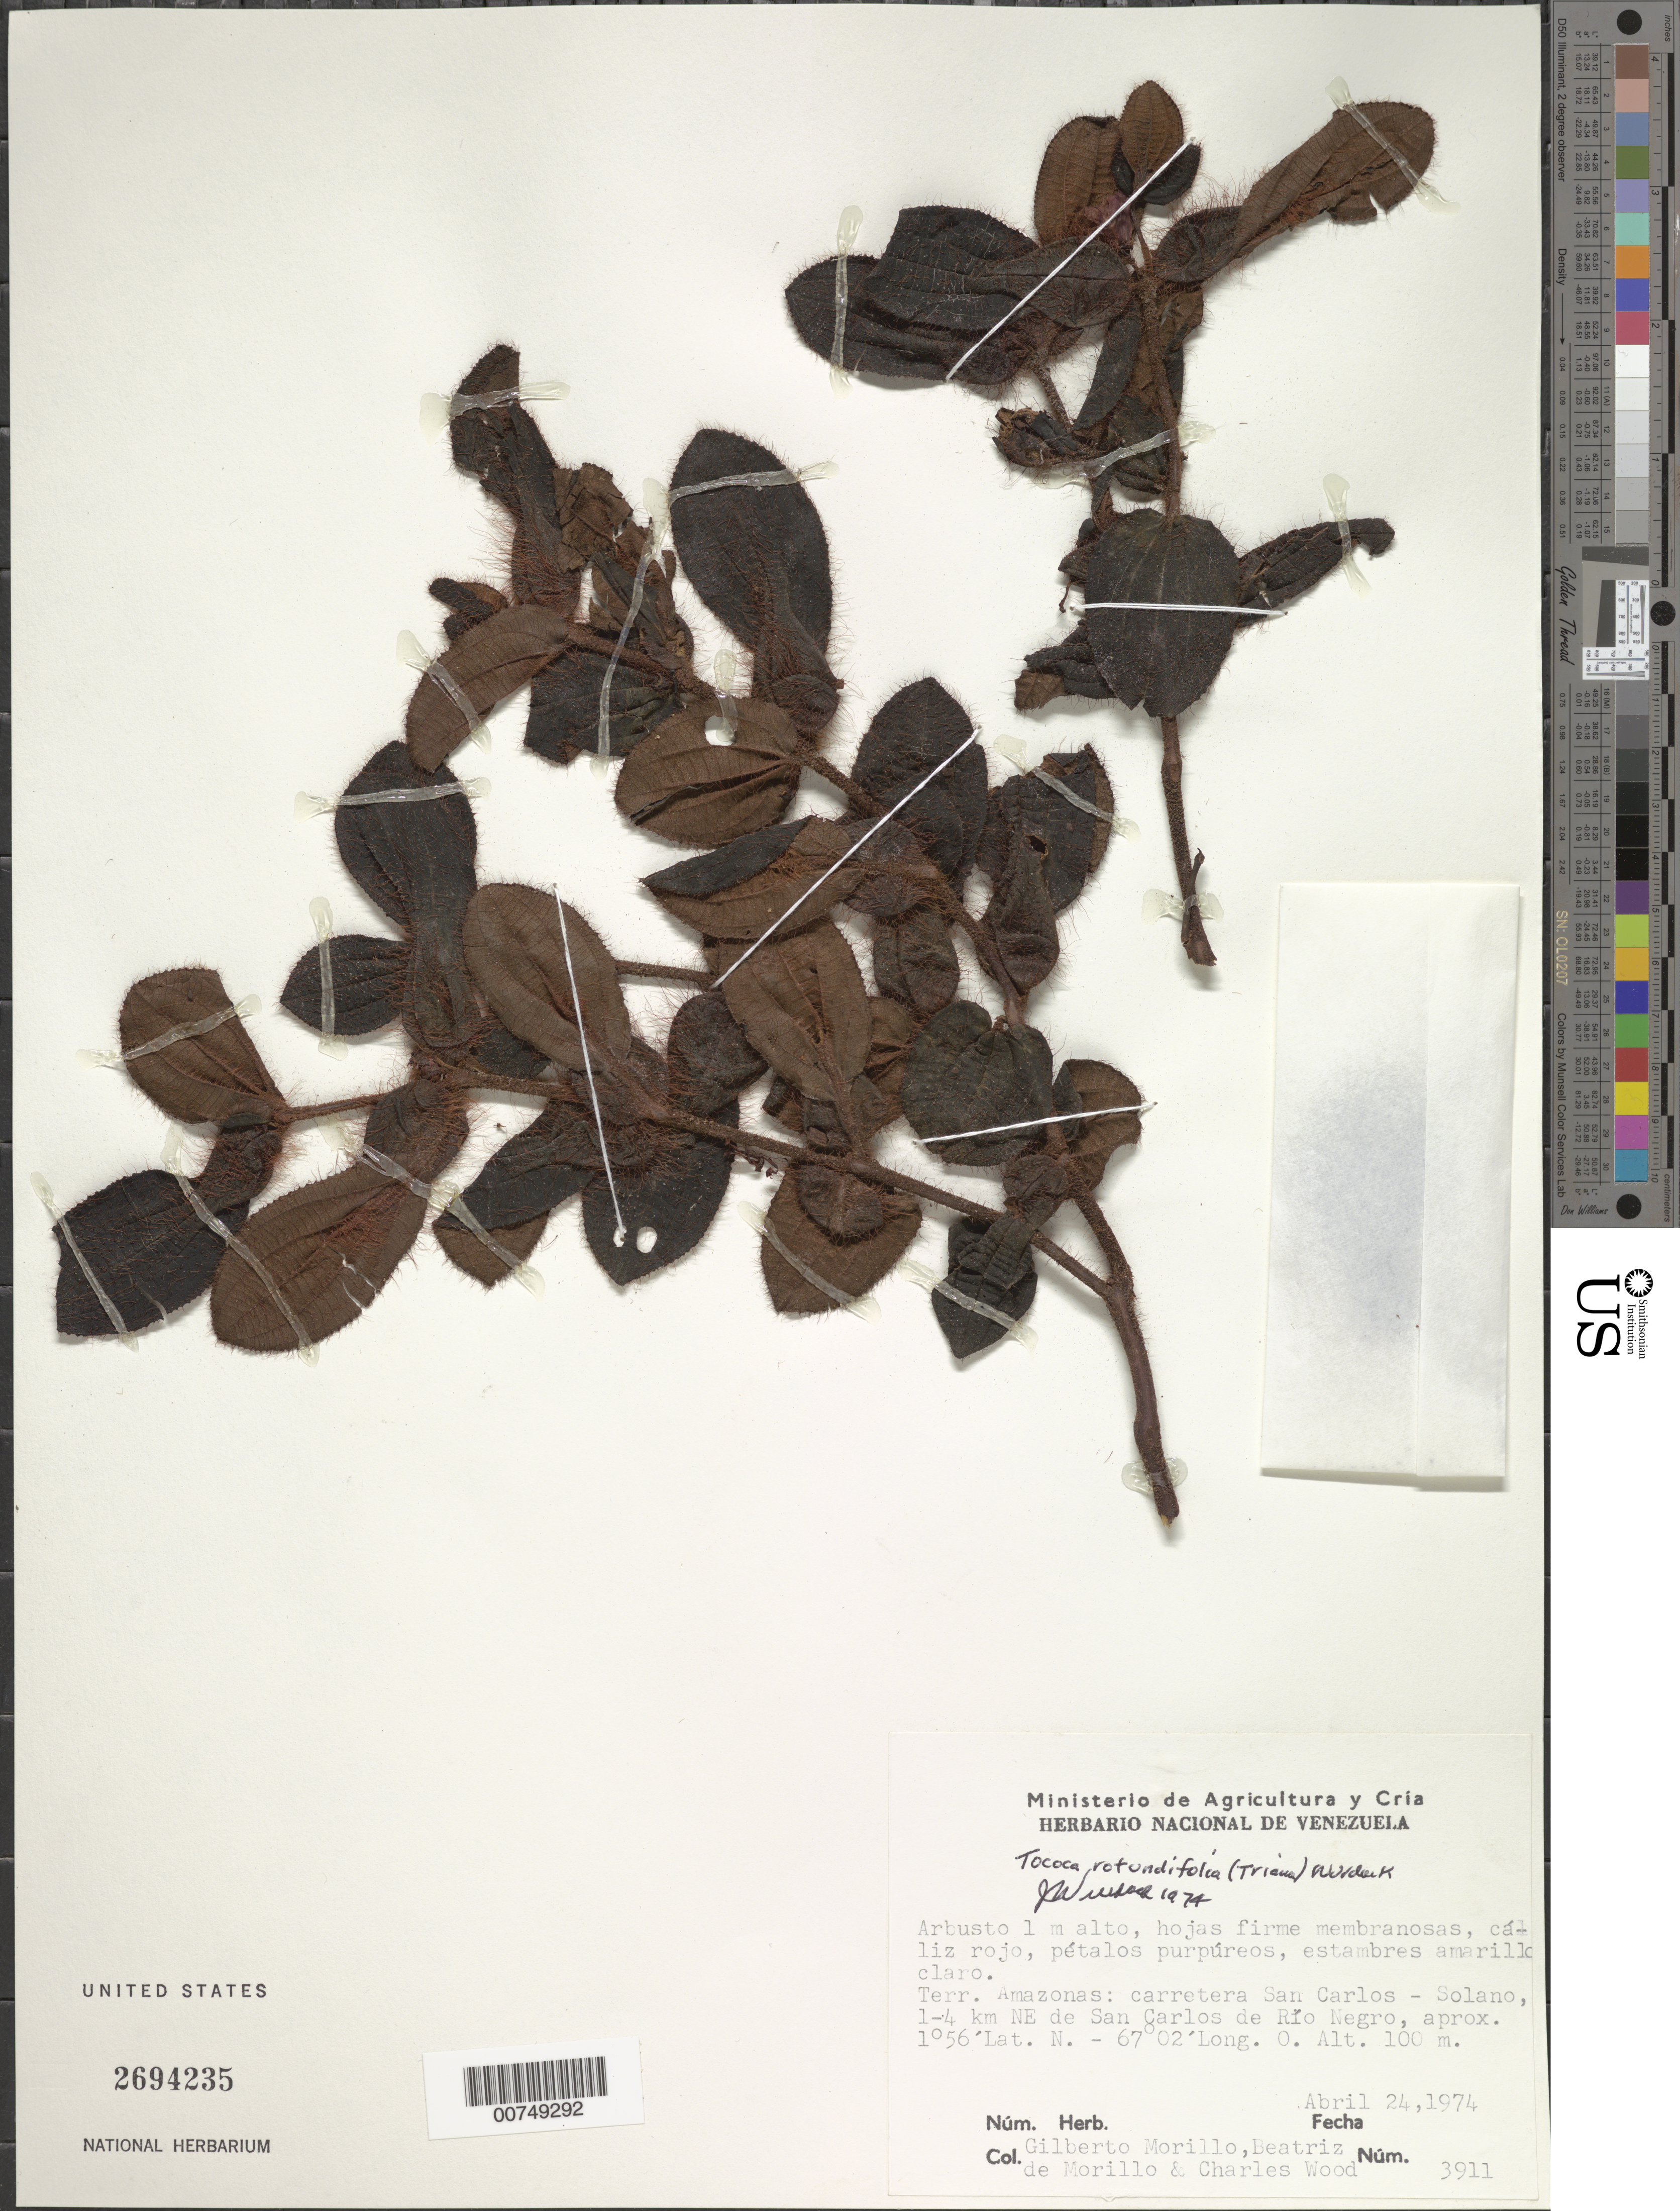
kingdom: Plantae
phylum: Tracheophyta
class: Magnoliopsida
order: Myrtales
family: Melastomataceae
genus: Tococa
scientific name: Tococa rotundifolia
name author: (Triana) Wurdack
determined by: Wurdack, John J., (US), US (UNITED STATES)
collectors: G. Morillo, B. Morillo & C. Wood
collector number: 3911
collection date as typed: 24-Apr-74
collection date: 1974-04-24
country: Venezuela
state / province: Amazonas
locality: Carretera San Carlos-Solano, 1-4 km NE de San Carlos de Río Negro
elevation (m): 100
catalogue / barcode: US 2694235